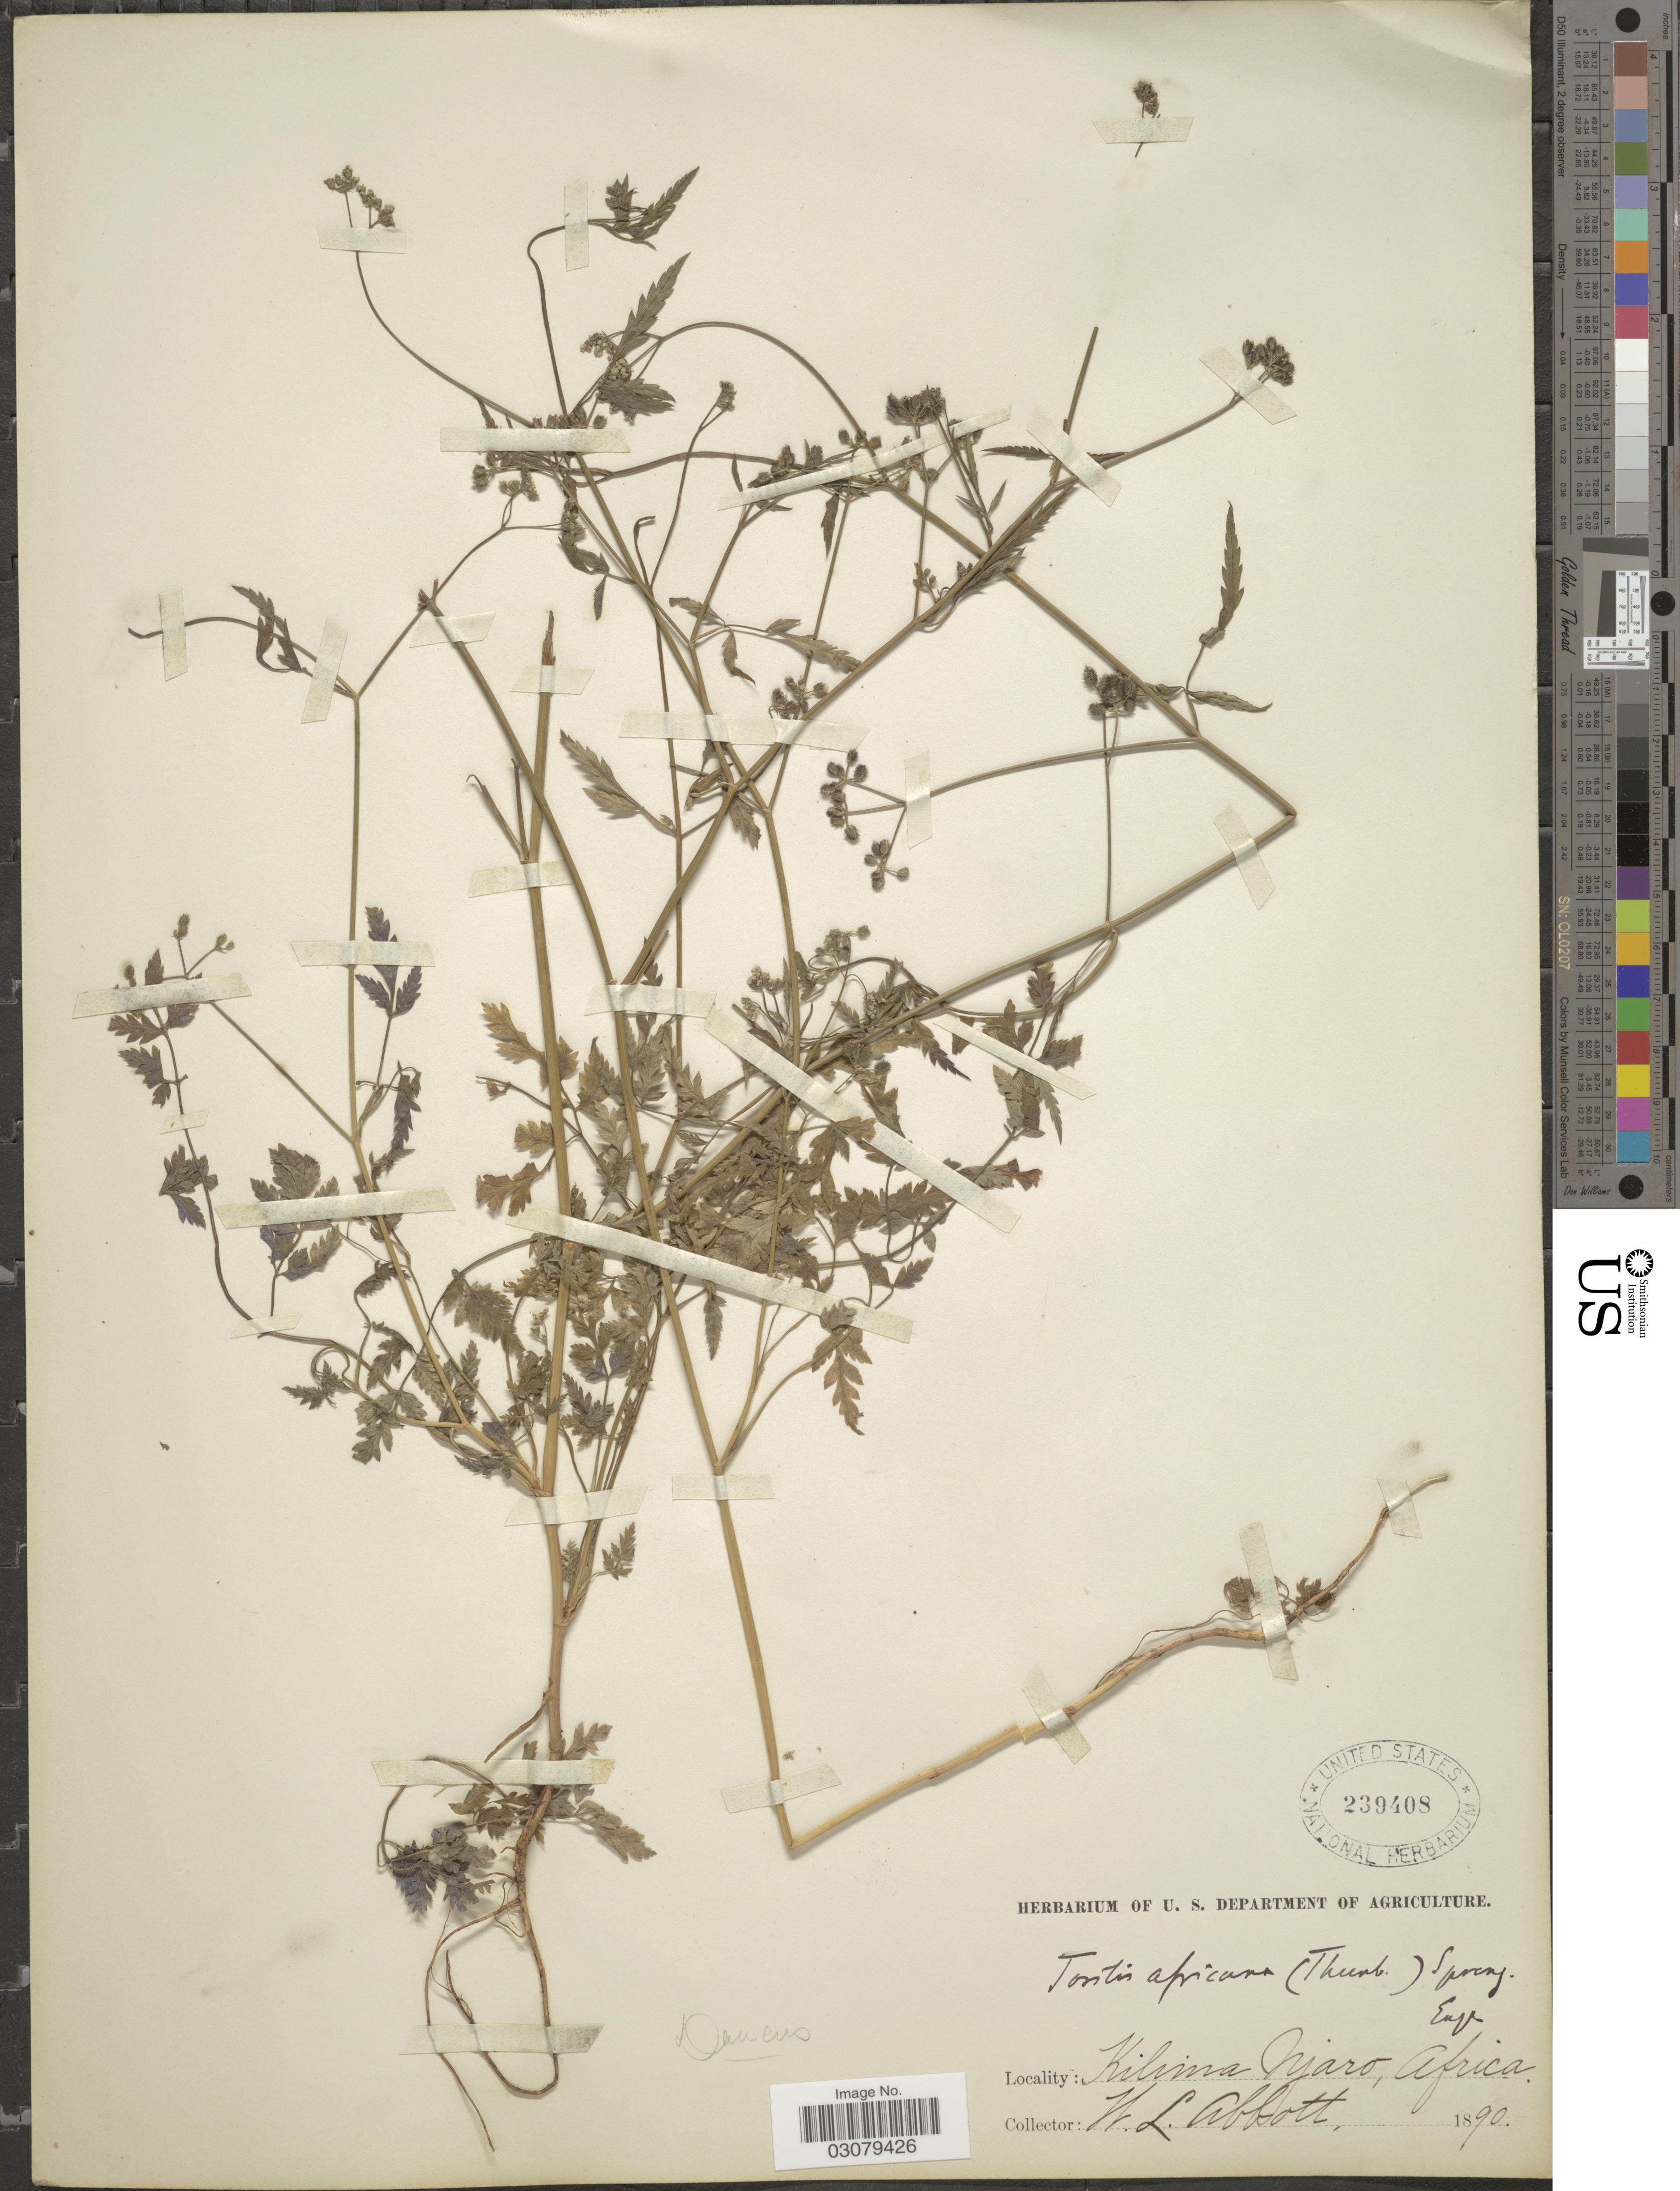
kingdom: Plantae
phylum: Tracheophyta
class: Magnoliopsida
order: Apiales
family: Apiaceae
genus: Torilis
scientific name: Torilis africana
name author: (Thunb.) Spreng.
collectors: W. L. Abbott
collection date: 1890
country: Tanzania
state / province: Kilimanjaro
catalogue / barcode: US 239408